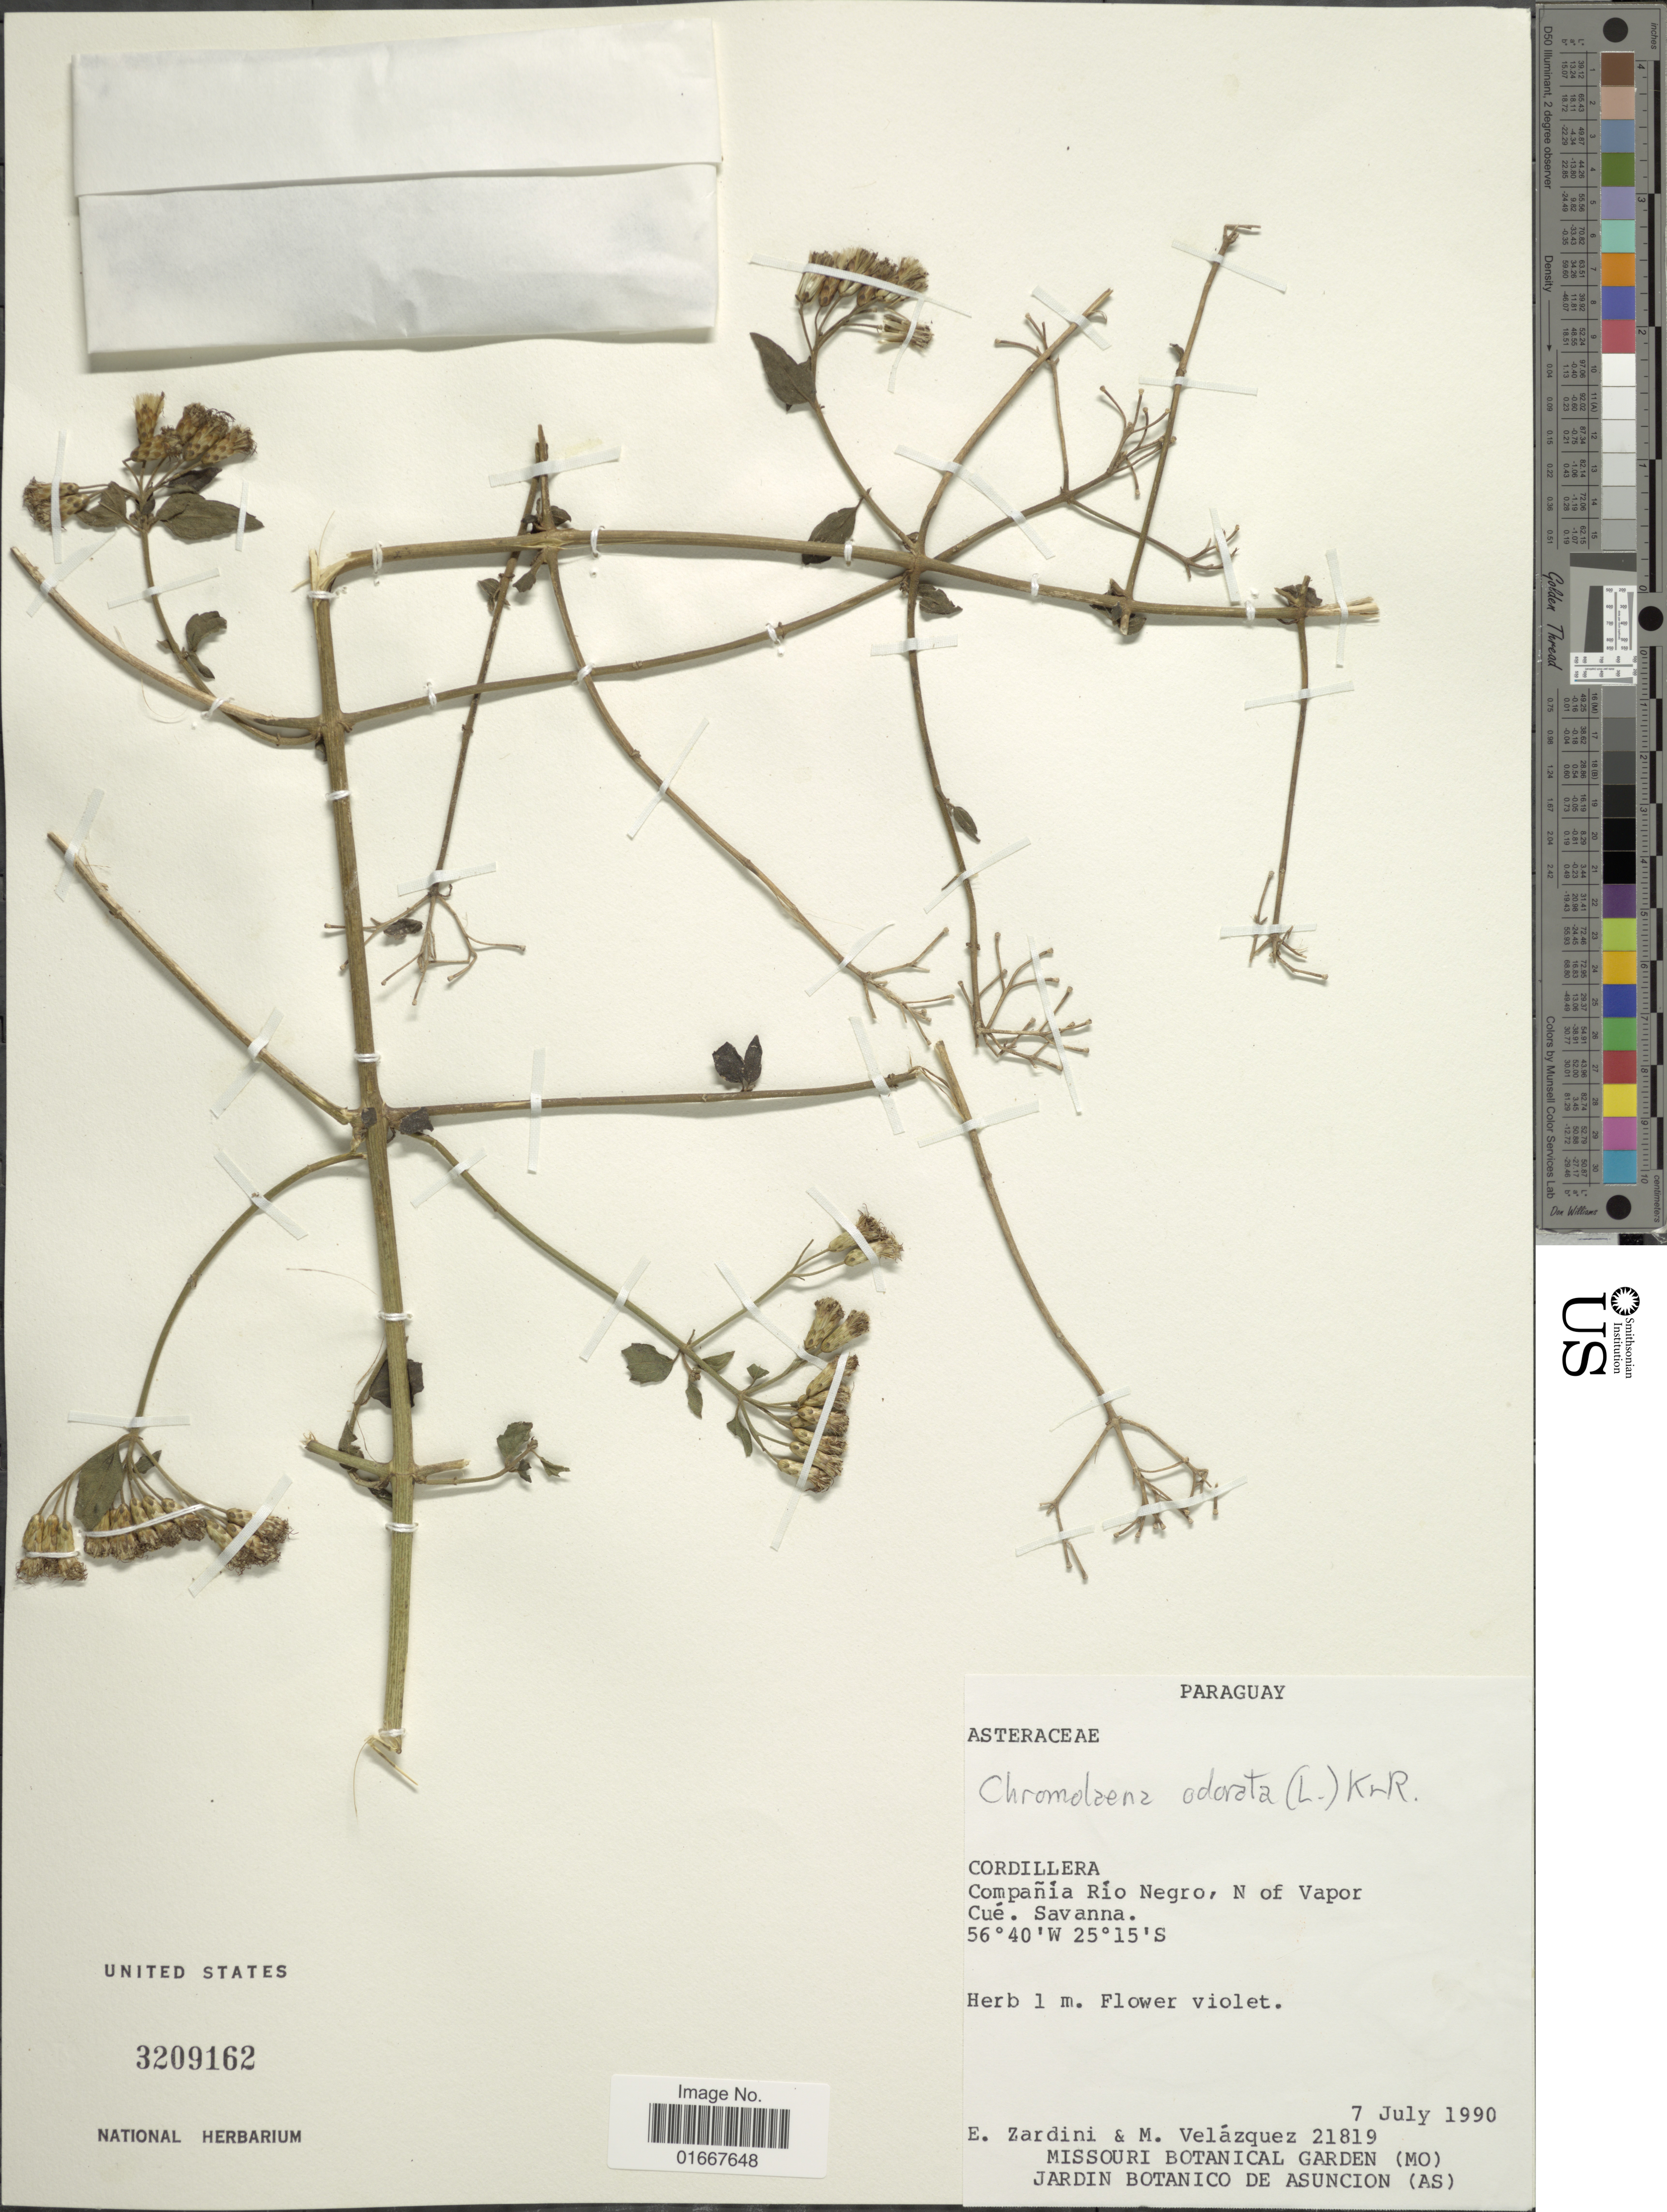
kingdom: Plantae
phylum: Tracheophyta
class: Magnoliopsida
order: Asterales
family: Asteraceae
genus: Chromolaena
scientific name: Chromolaena odorata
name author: (L.) R.M. King & H. Rob.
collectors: E. M. Zardini & M. Velazquez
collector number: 21819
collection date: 1990-07-07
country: Paraguay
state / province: Cordillera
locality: Compañia Río Negro, N of Vapor Cué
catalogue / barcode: US 3209162